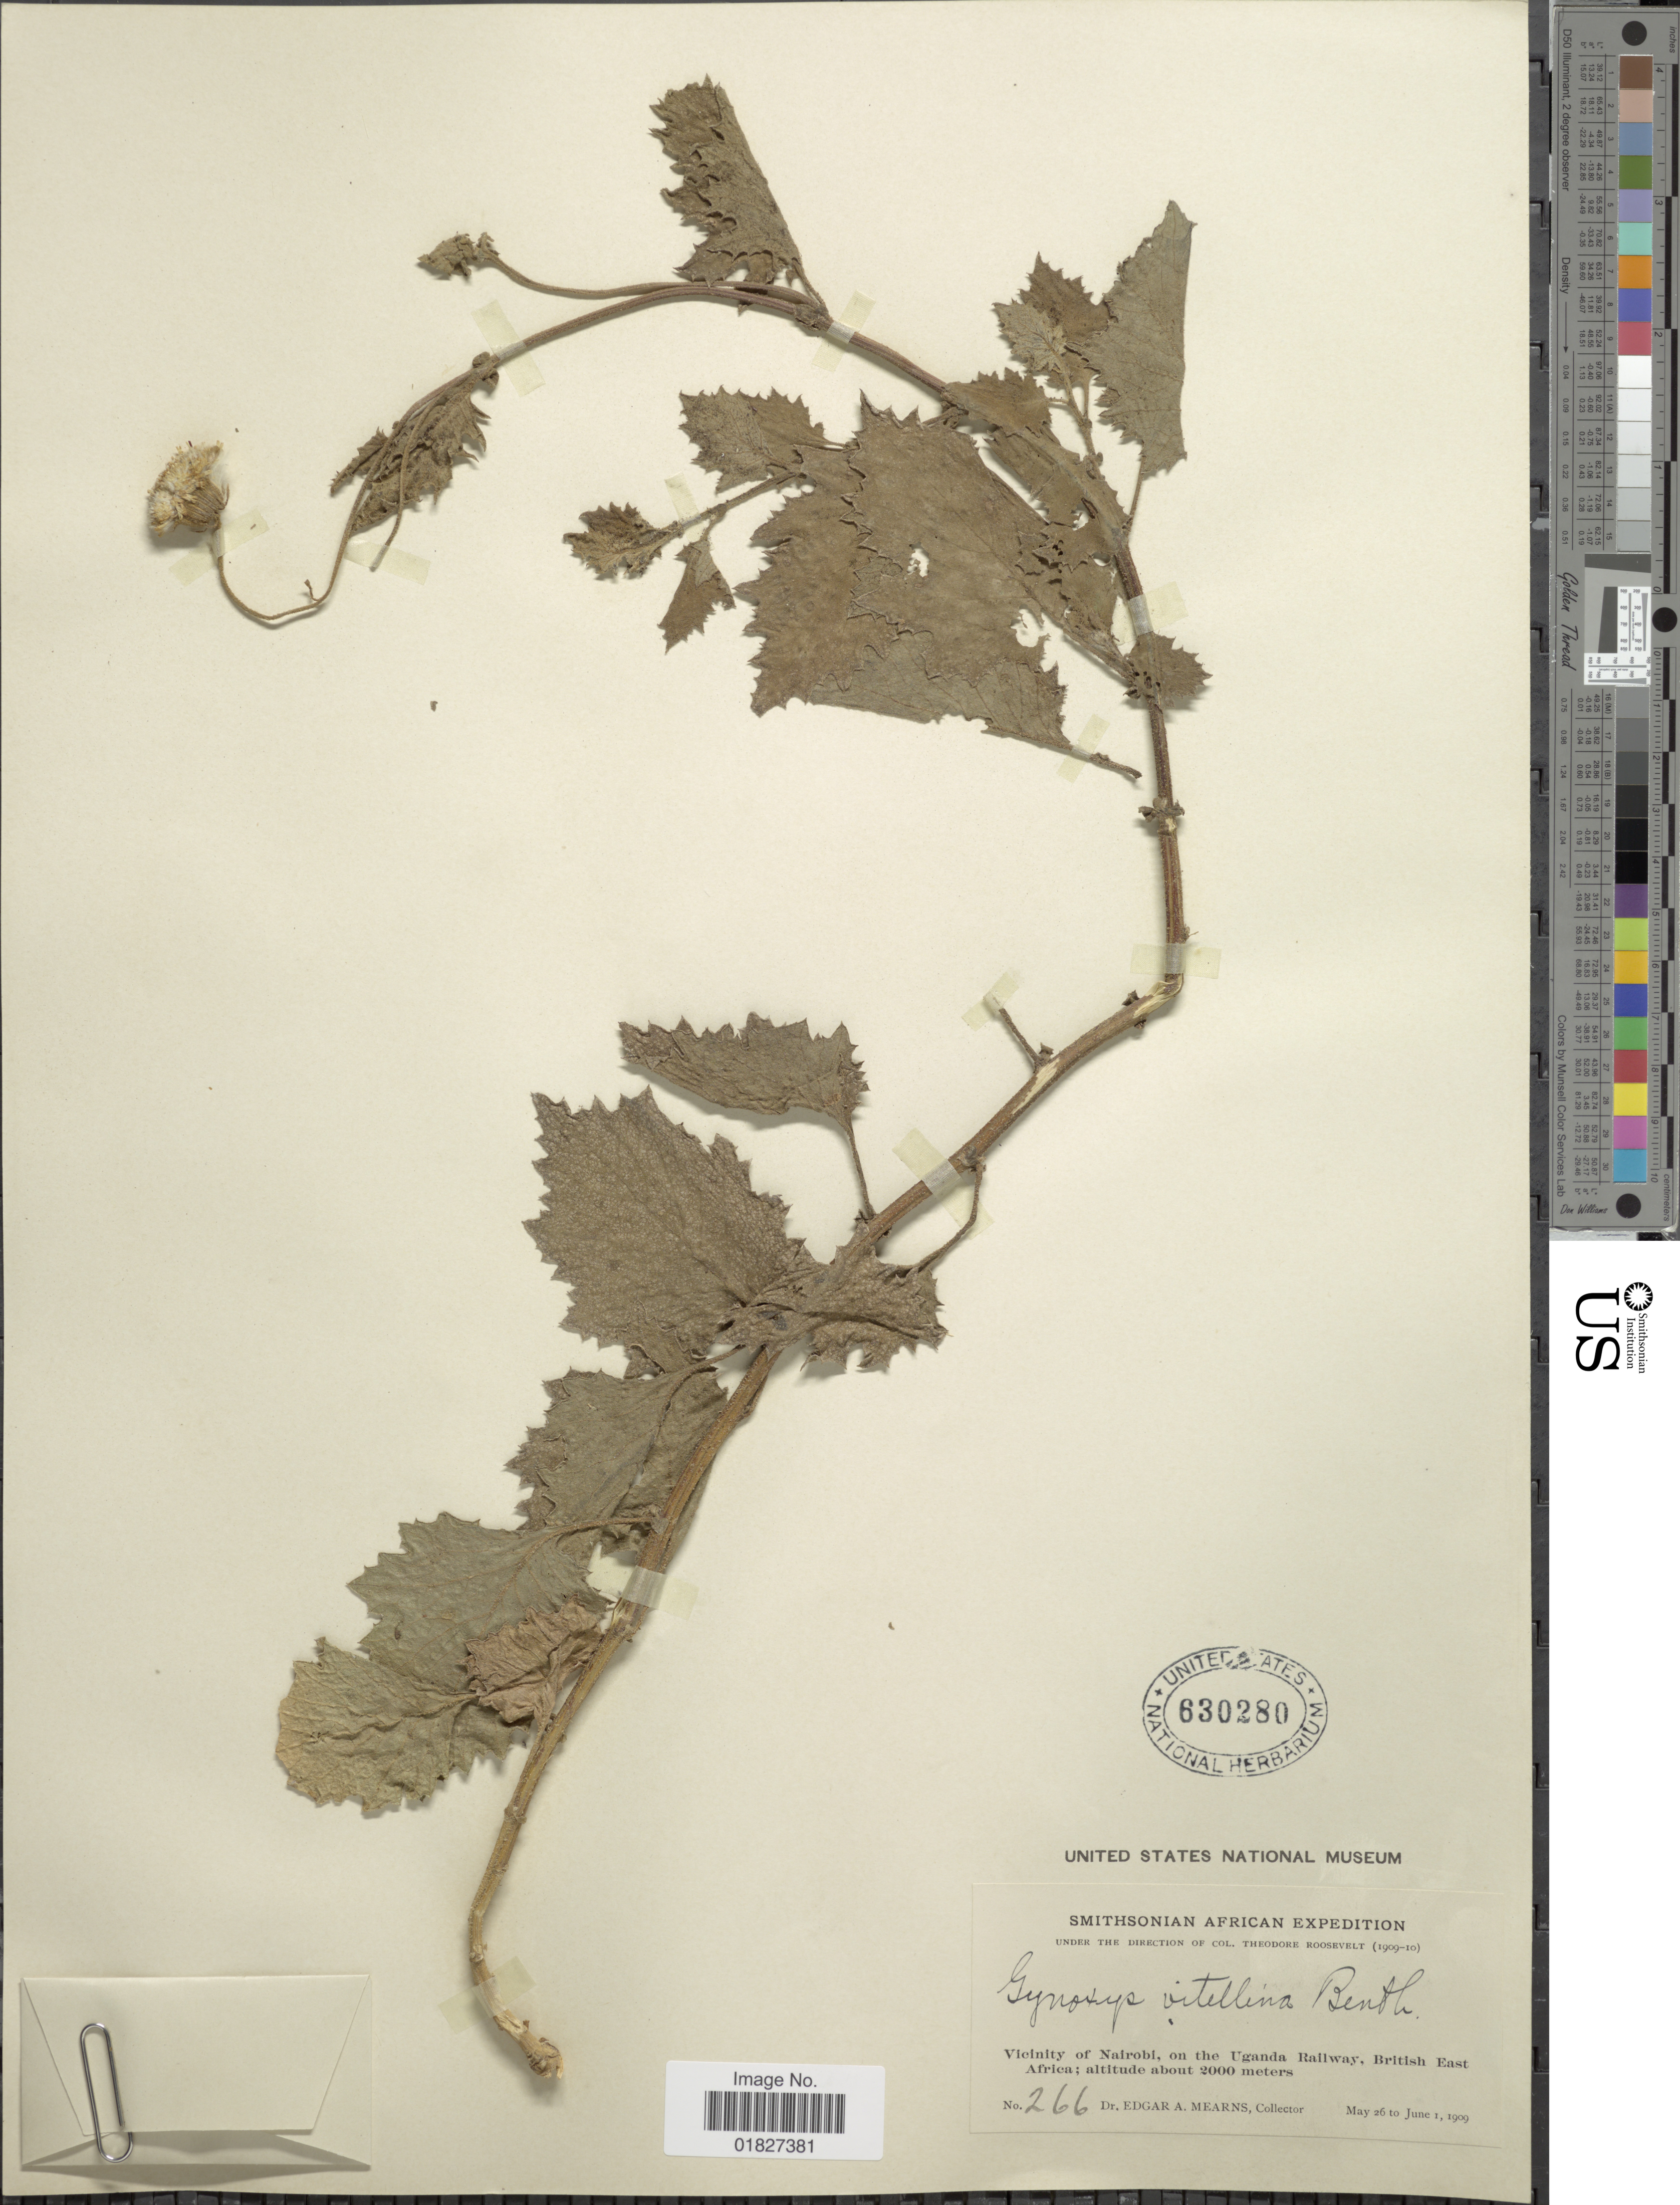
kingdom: Plantae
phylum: Tracheophyta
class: Magnoliopsida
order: Asterales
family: Asteraceae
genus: Gynura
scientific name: Gynura vitellina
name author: Benth.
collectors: E. A. Mearns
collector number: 266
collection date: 1909-05-26/1909-06-01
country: Kenya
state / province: Nairobi Area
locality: Vicinity of Nairobi, on the Uganda Railway, British East Africa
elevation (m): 2000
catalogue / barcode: US 630280